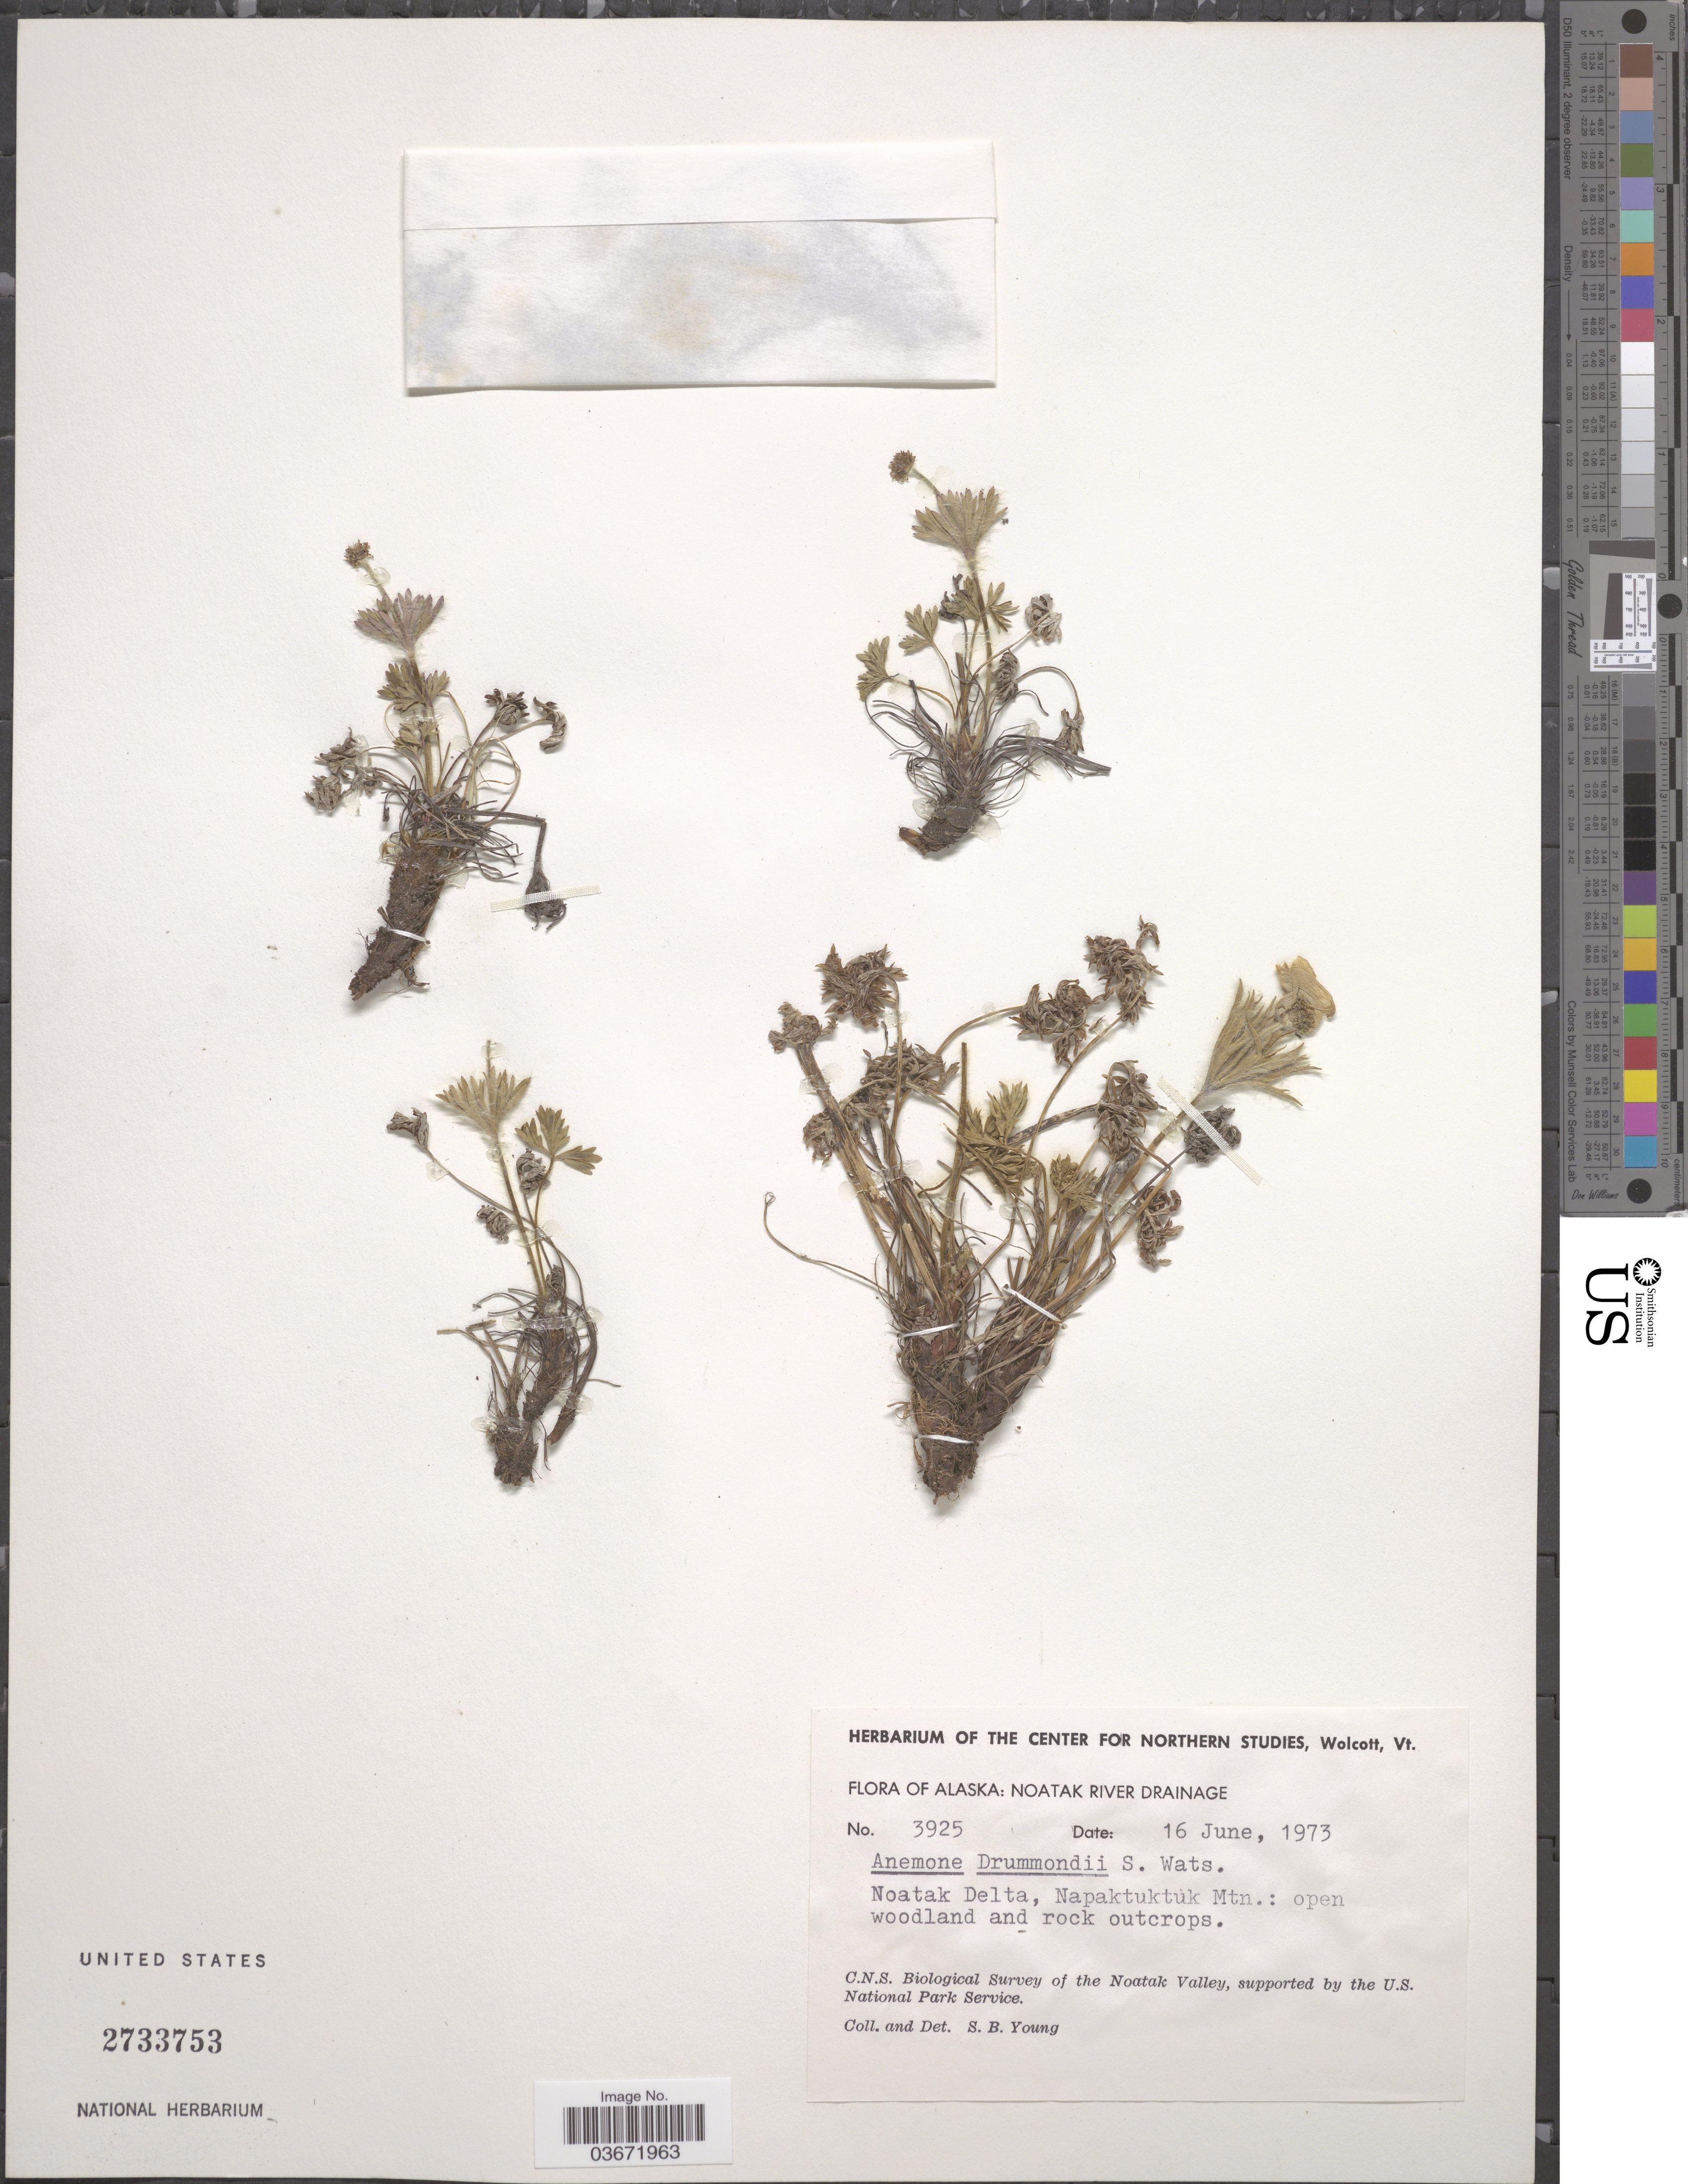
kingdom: Plantae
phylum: Tracheophyta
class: Magnoliopsida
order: Ranunculales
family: Ranunculaceae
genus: Anemone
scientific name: Anemone drummondii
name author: S. Watson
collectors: S. Young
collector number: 3925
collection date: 1973-06-16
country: United States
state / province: Alaska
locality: Noatak River Drainage. Noatak Delta, Napaktuktuk Mtn. Noatak Valley.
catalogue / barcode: US 2733753